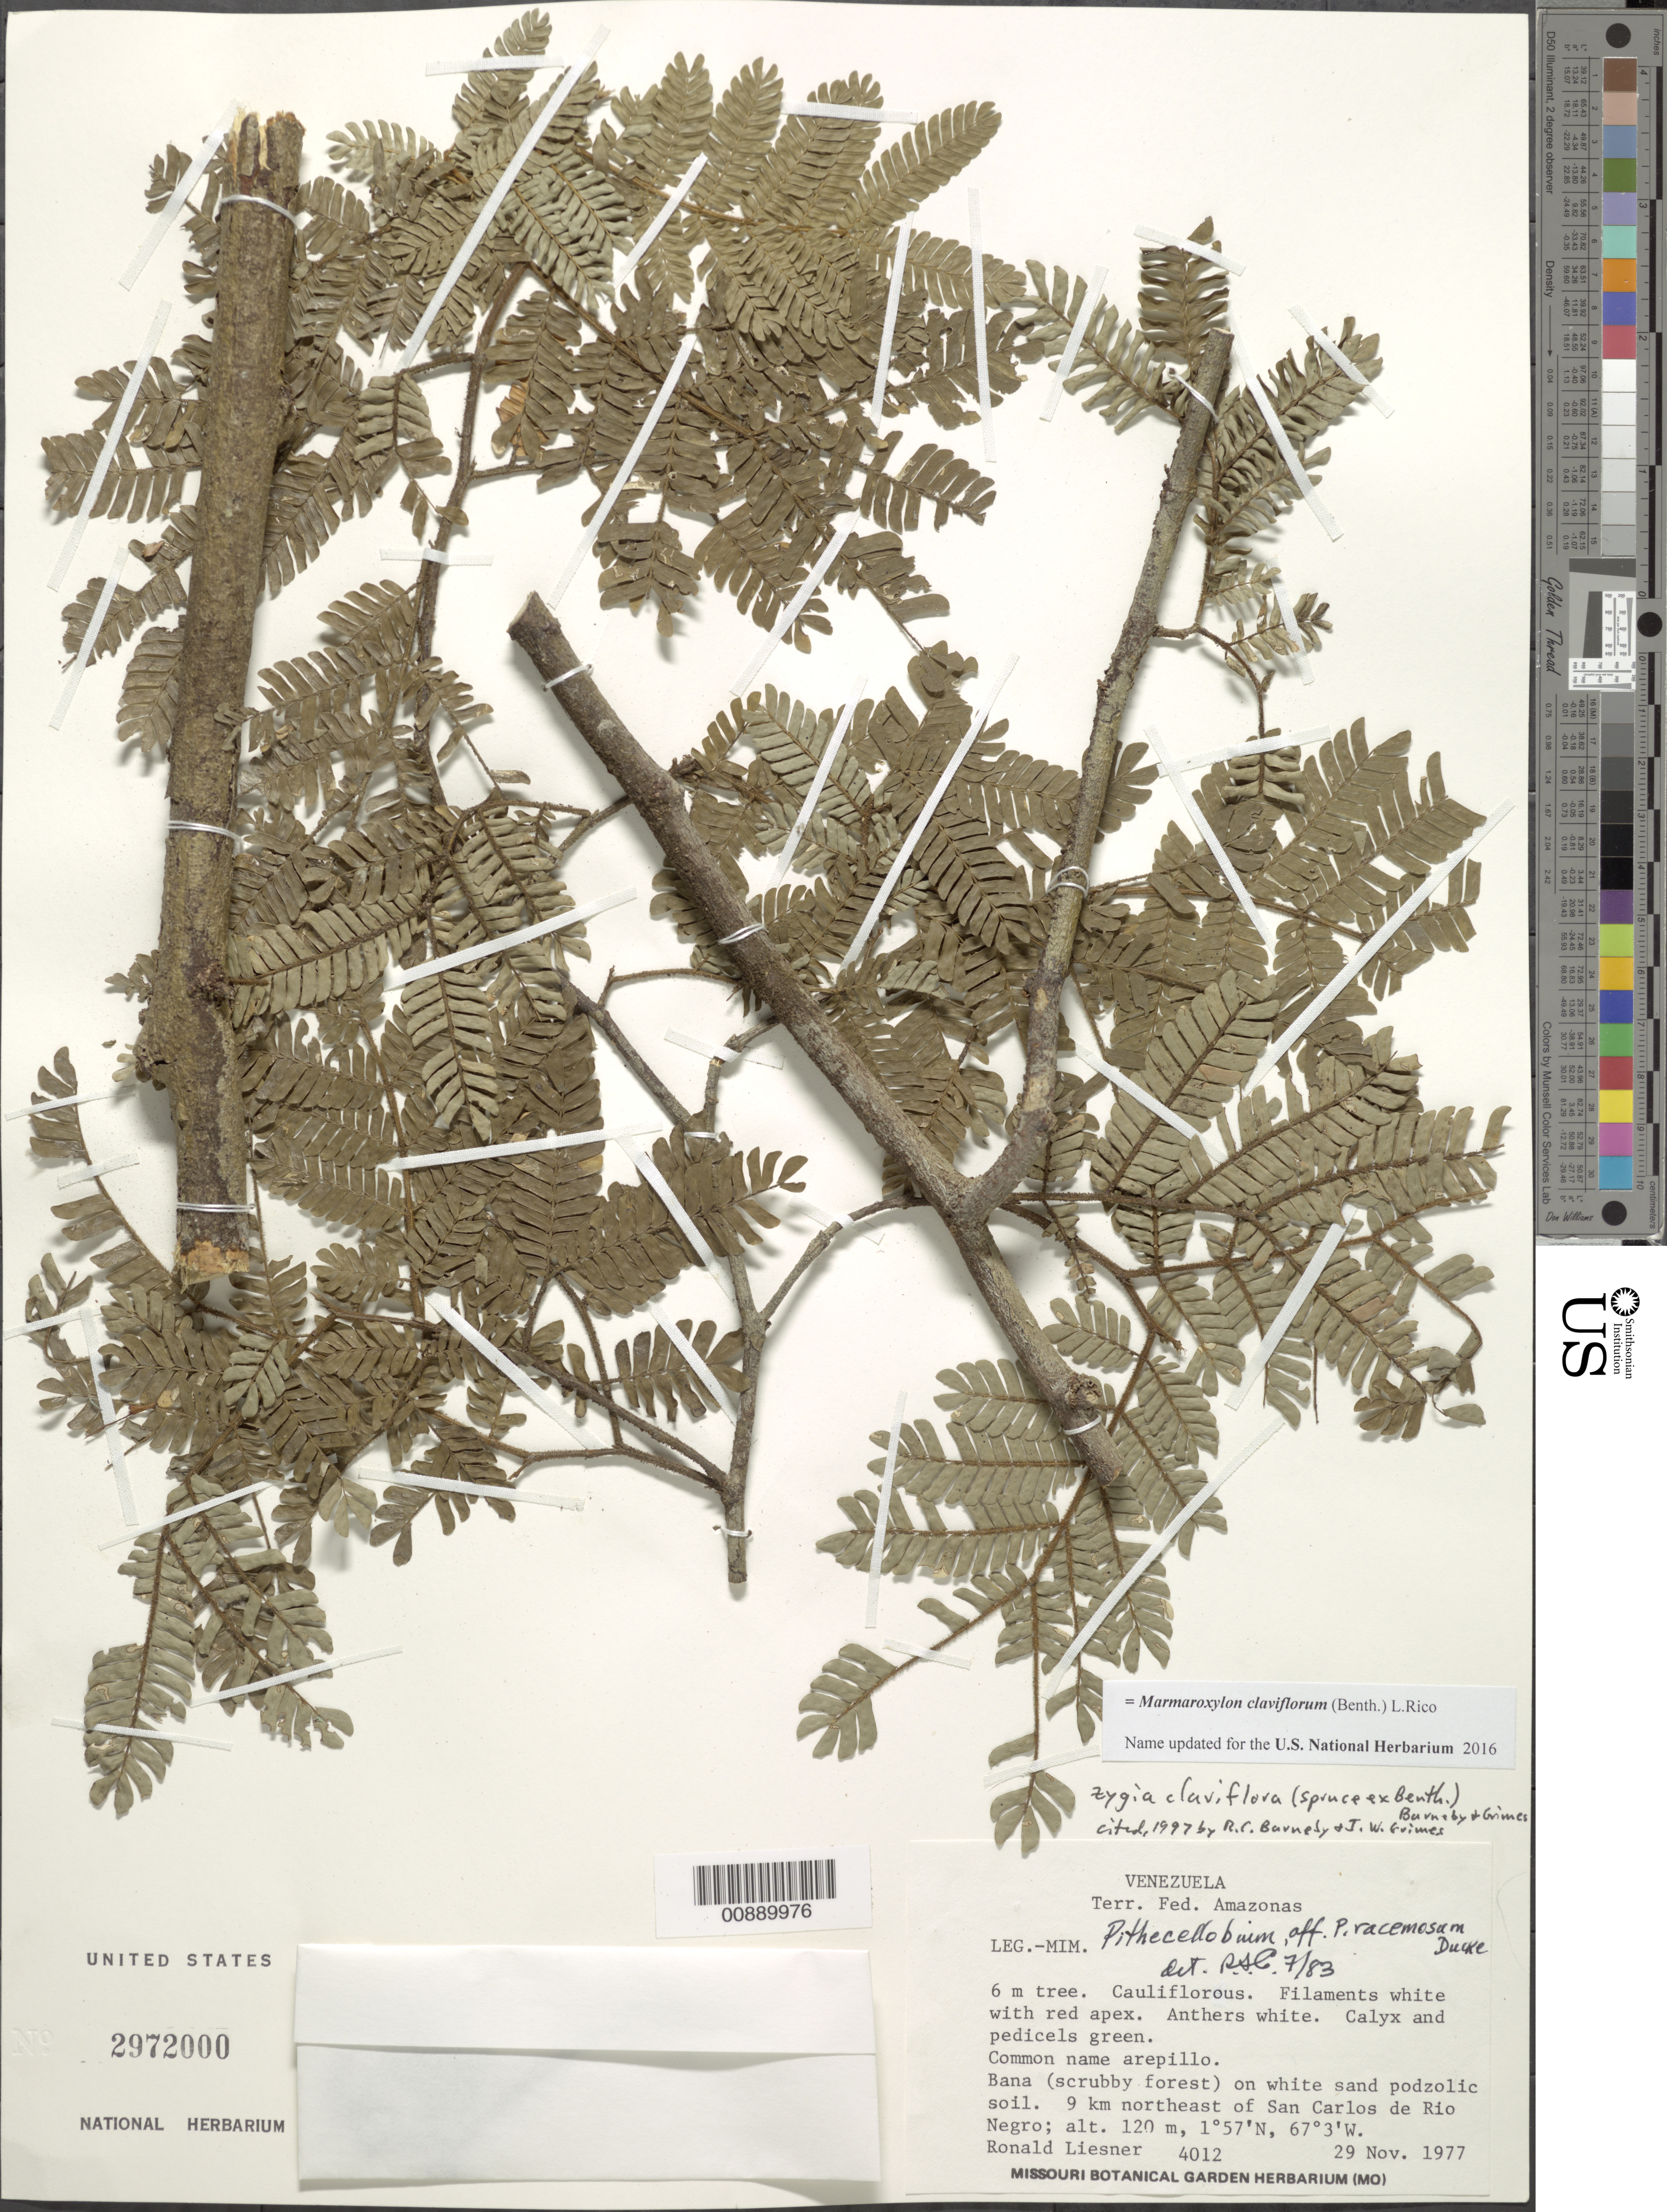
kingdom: Plantae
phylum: Tracheophyta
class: Magnoliopsida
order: Fabales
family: Fabaceae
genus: Zygia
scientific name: Zygia claviflora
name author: (Spruce ex Benth.) Barneby & J.W. Grimes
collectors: R. L. Liesner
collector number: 4012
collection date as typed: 29-Nov-77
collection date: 1977-11-29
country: Venezuela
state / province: Amazonas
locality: San Carlos de Río Negro, 9 km NE of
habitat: Bana (scrubby forest) on white sand podzolic soil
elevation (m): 120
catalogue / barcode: US 2972000